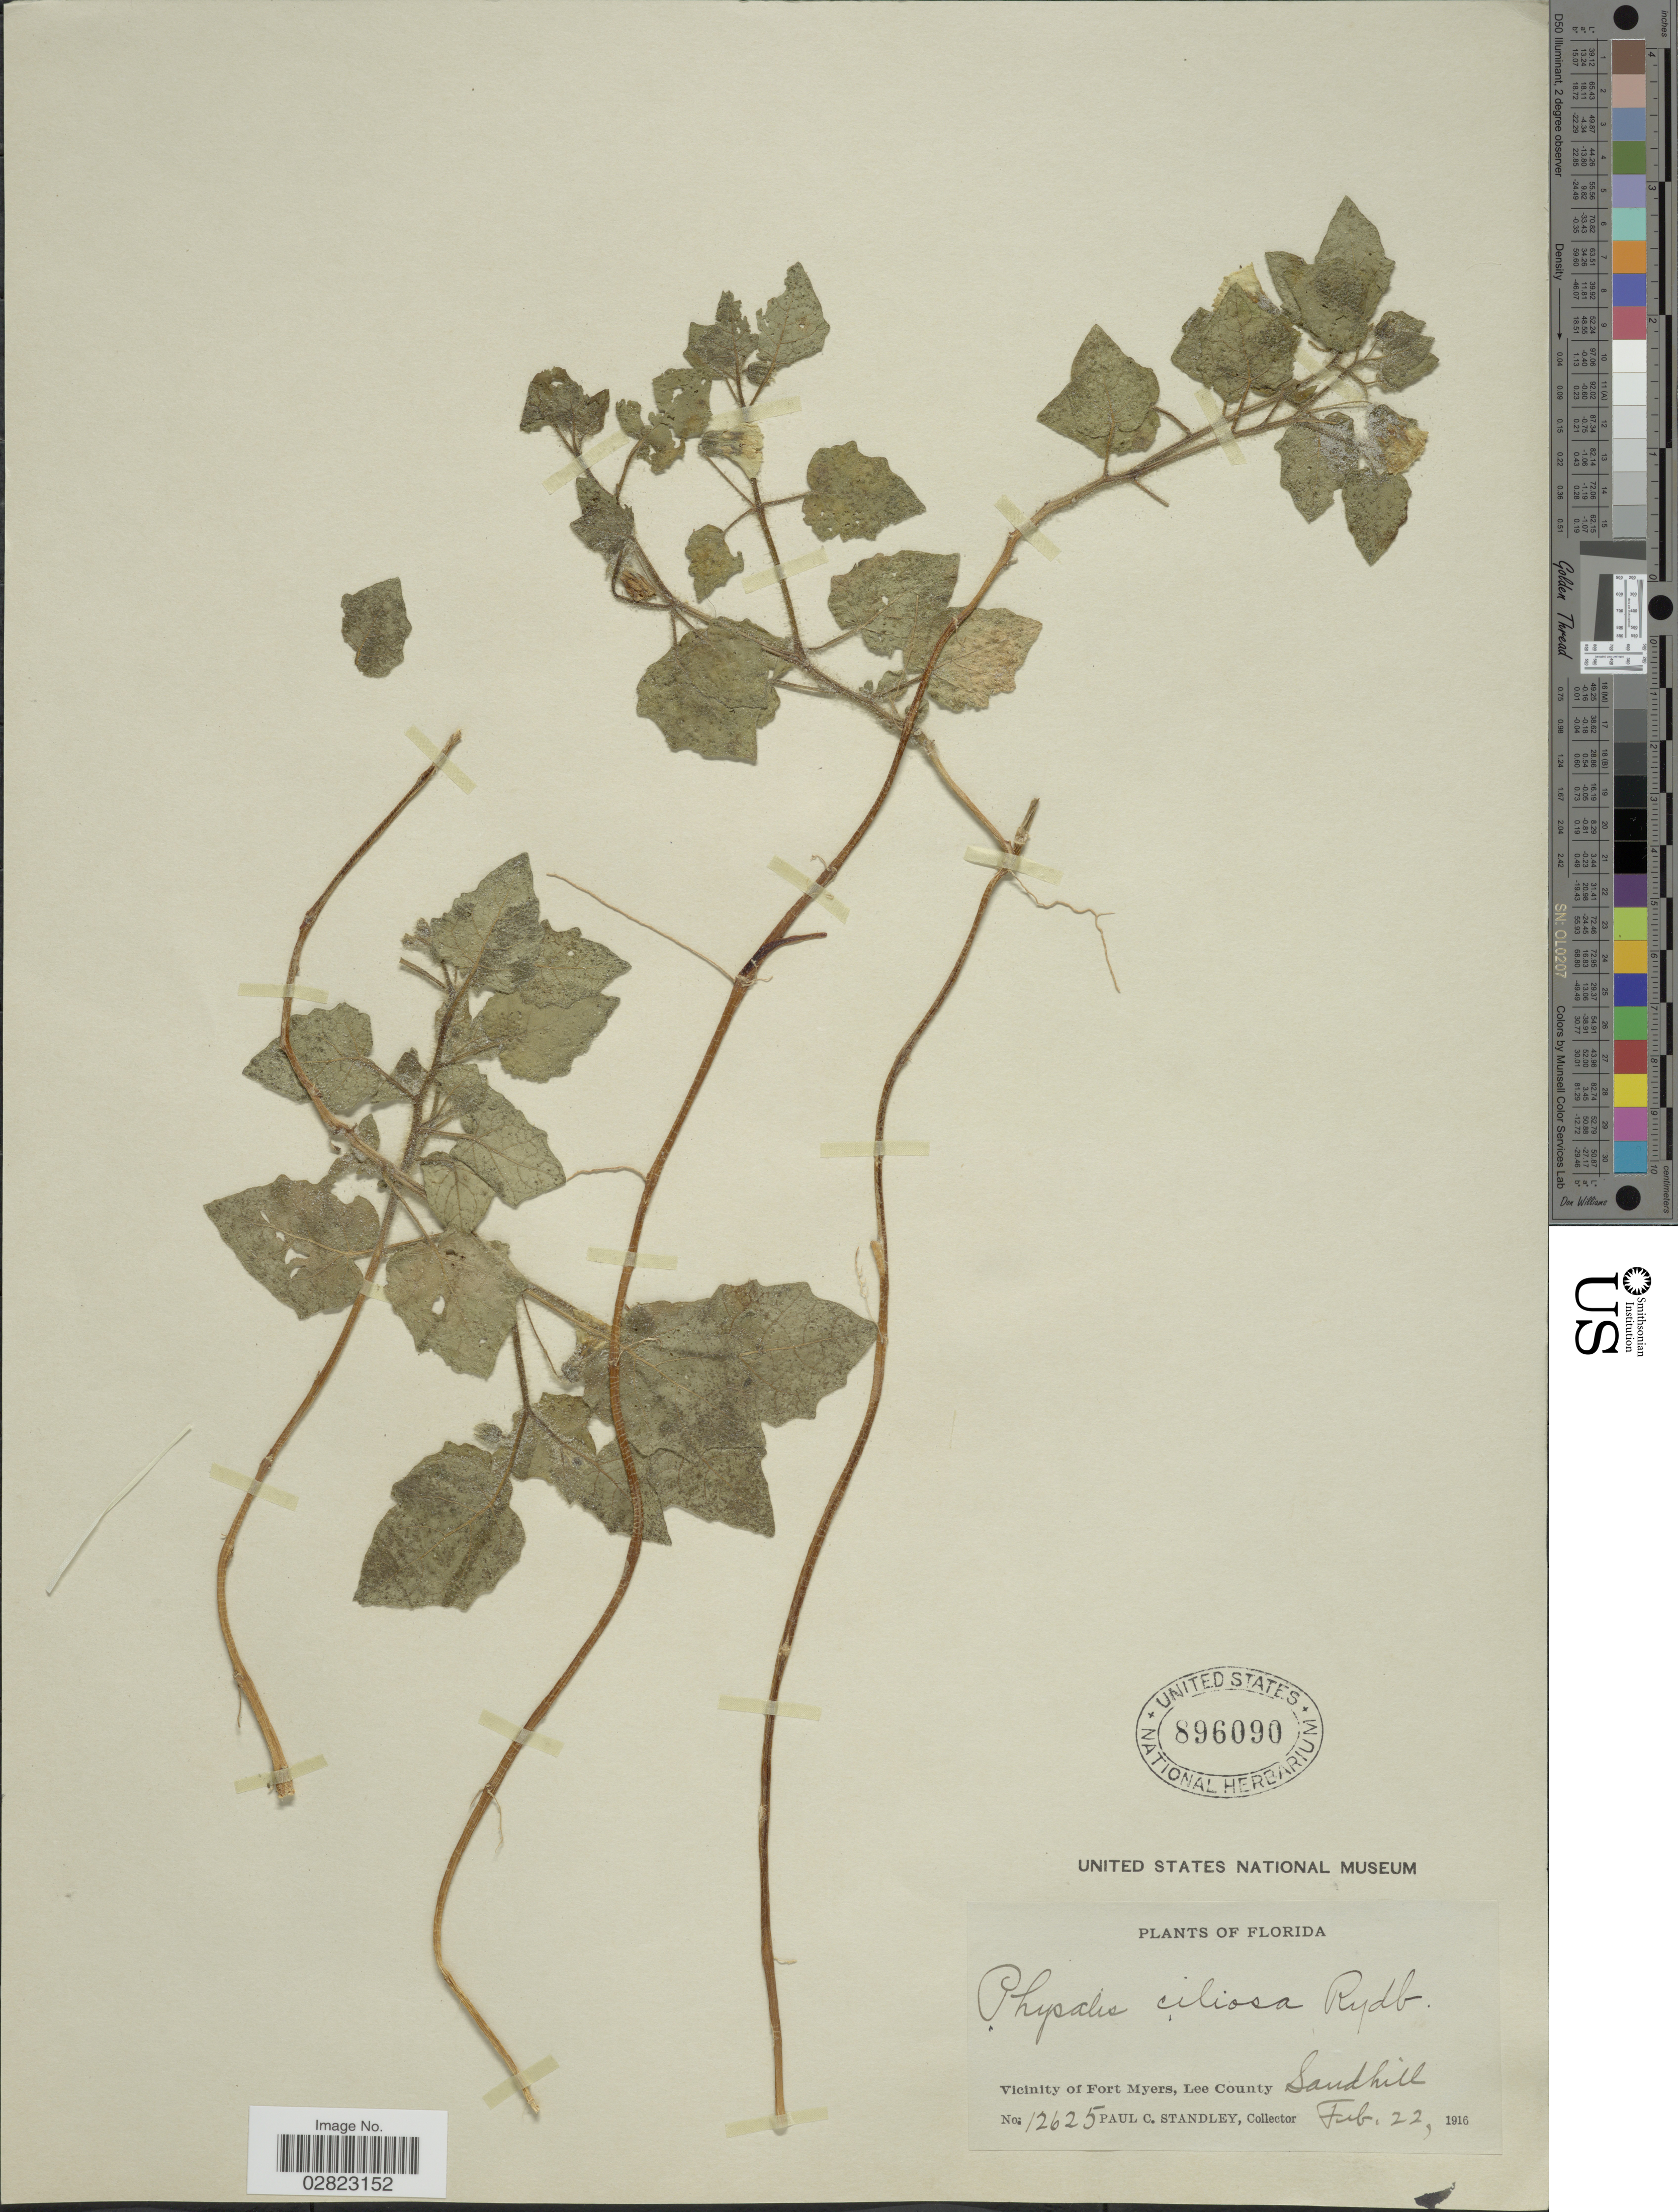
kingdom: Plantae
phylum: Tracheophyta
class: Magnoliopsida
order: Solanales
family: Solanaceae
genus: Physalis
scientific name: Physalis ciliosa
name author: Rydb.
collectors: P. C. Standley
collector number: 12625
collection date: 1916-02-22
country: United States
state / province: Florida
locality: Vicinity of Fort Myers, Lee County.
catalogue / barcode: US 896090